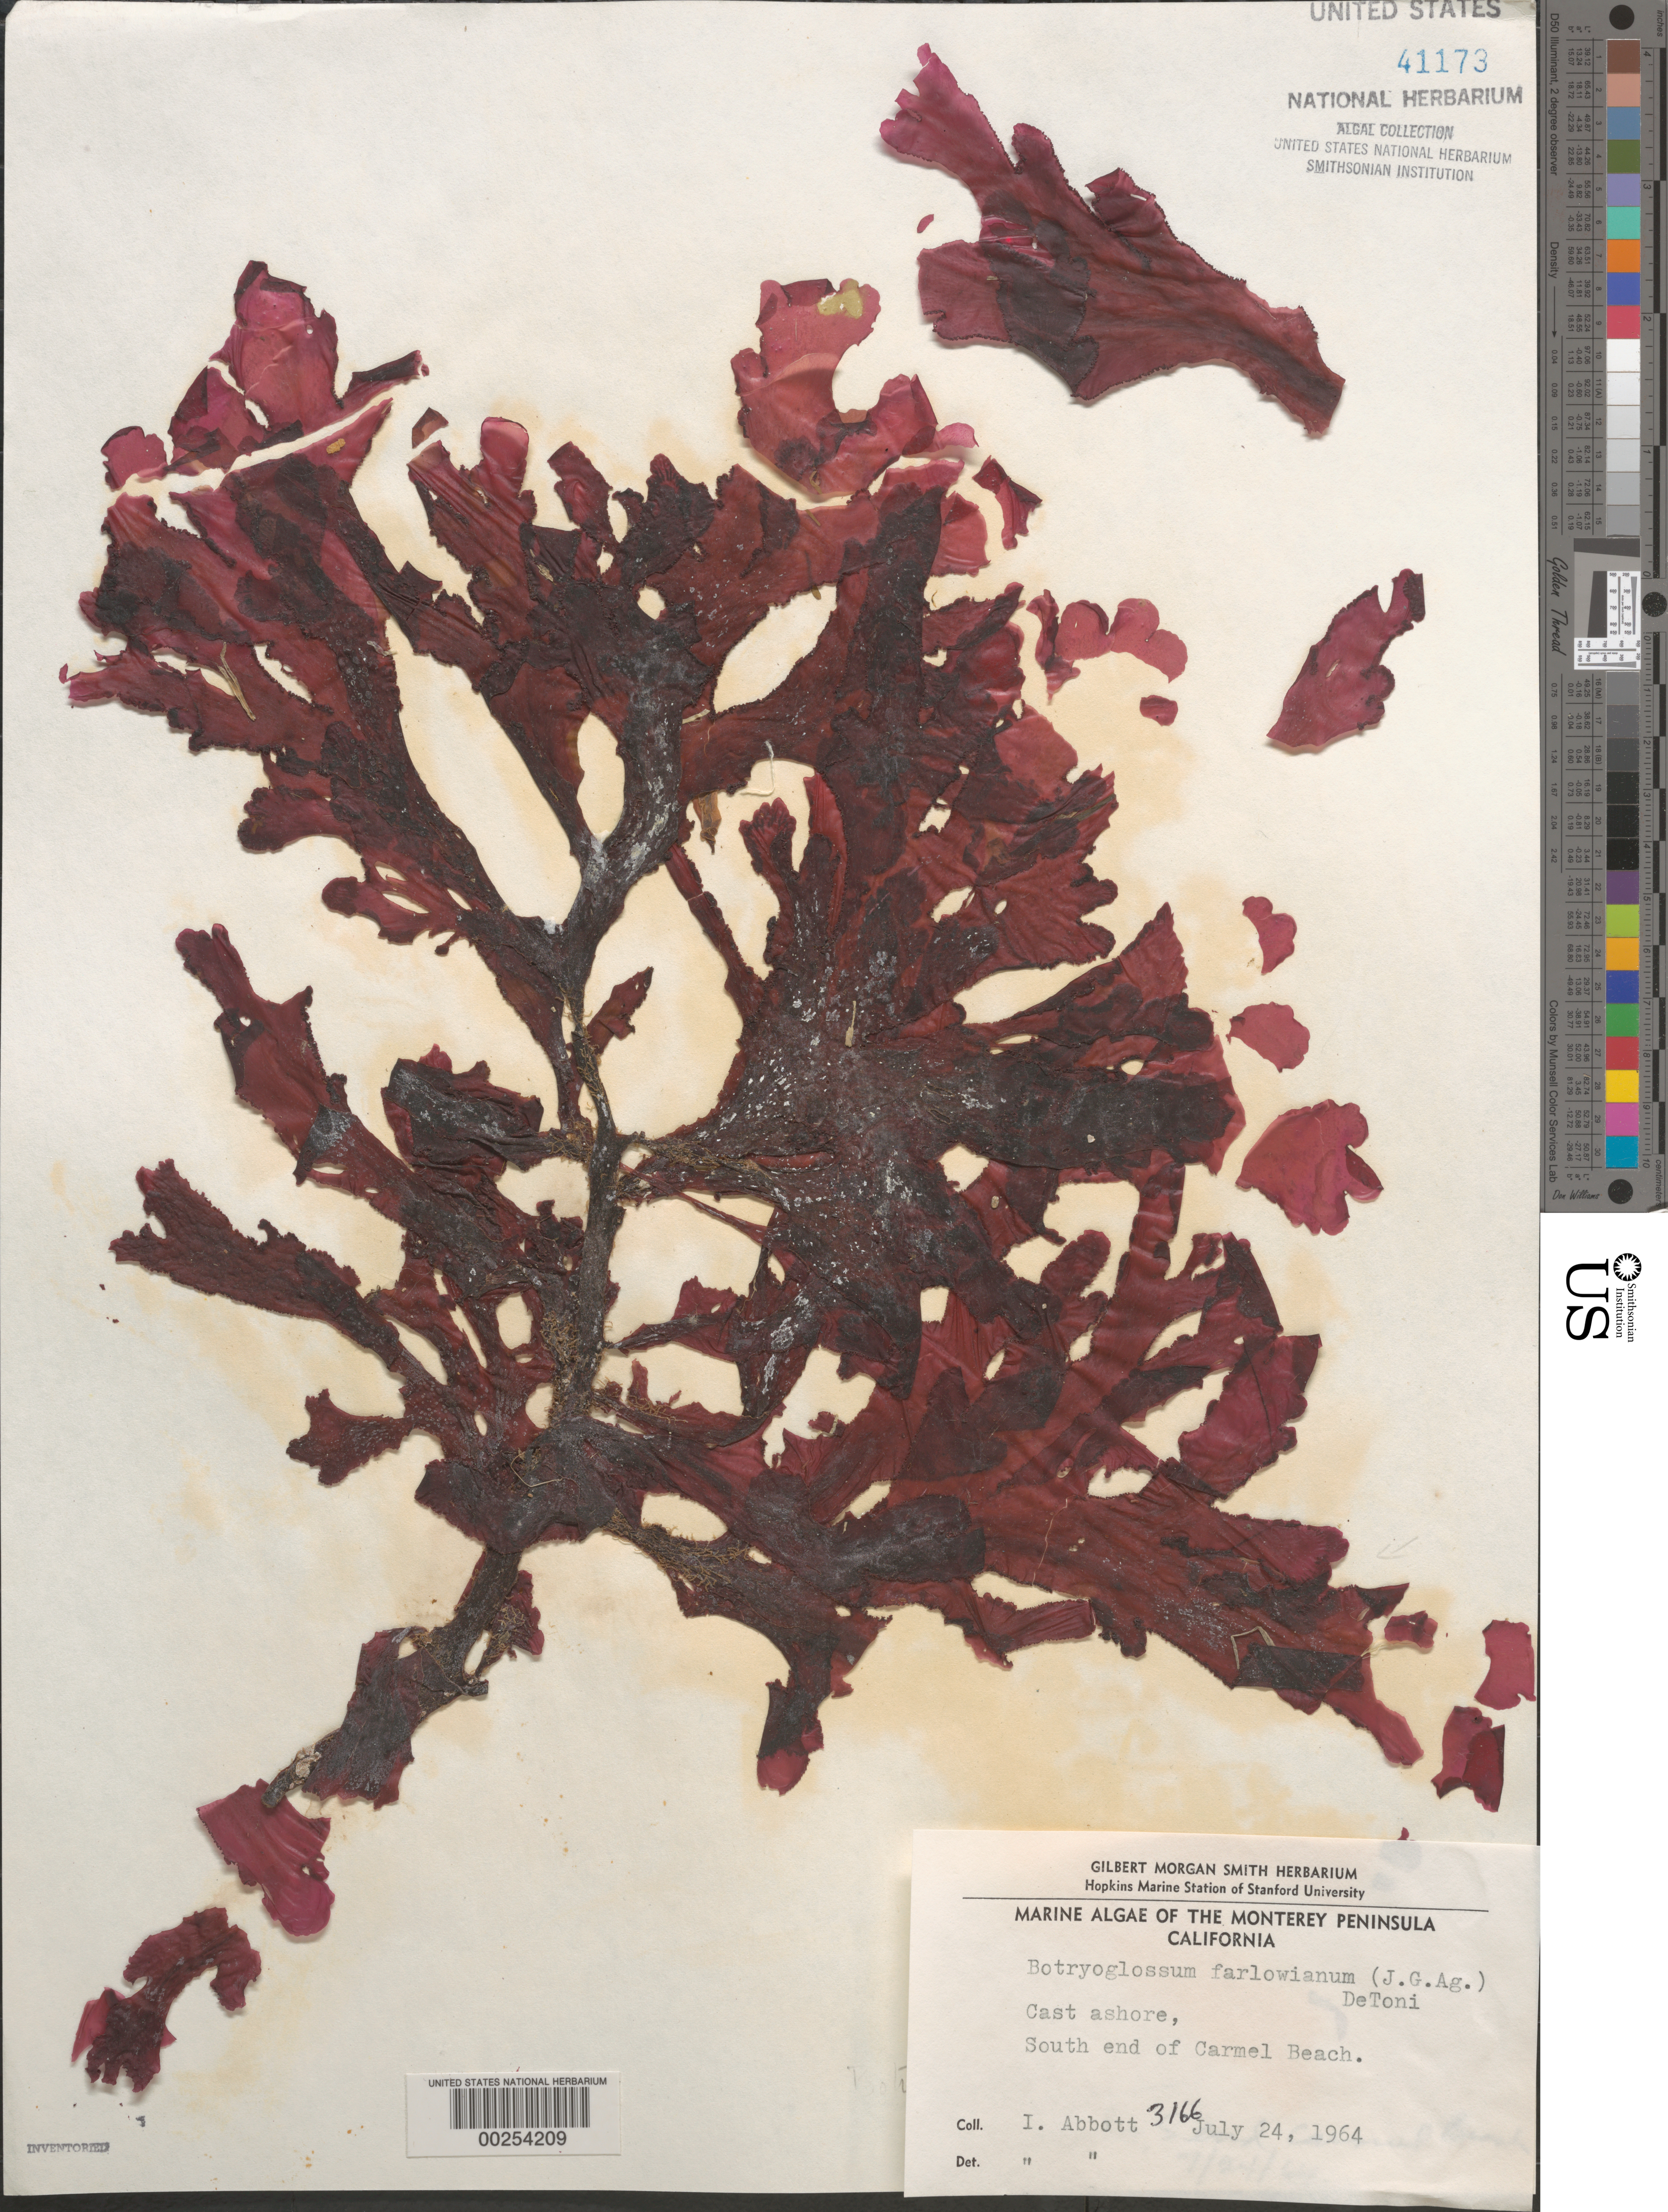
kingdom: Plantae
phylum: Rhodophyta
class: Florideophyceae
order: Ceramiales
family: Delesseriaceae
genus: Botryoglossum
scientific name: Botryoglossum farlowianum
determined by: Abbott, Isabella A.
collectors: I. A. Abbott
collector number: IAA 3166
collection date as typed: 24 Jul 1964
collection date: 1964-07-24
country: United States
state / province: California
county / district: Monterey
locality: Carmel Beach, Carmel Bay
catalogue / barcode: US 41173